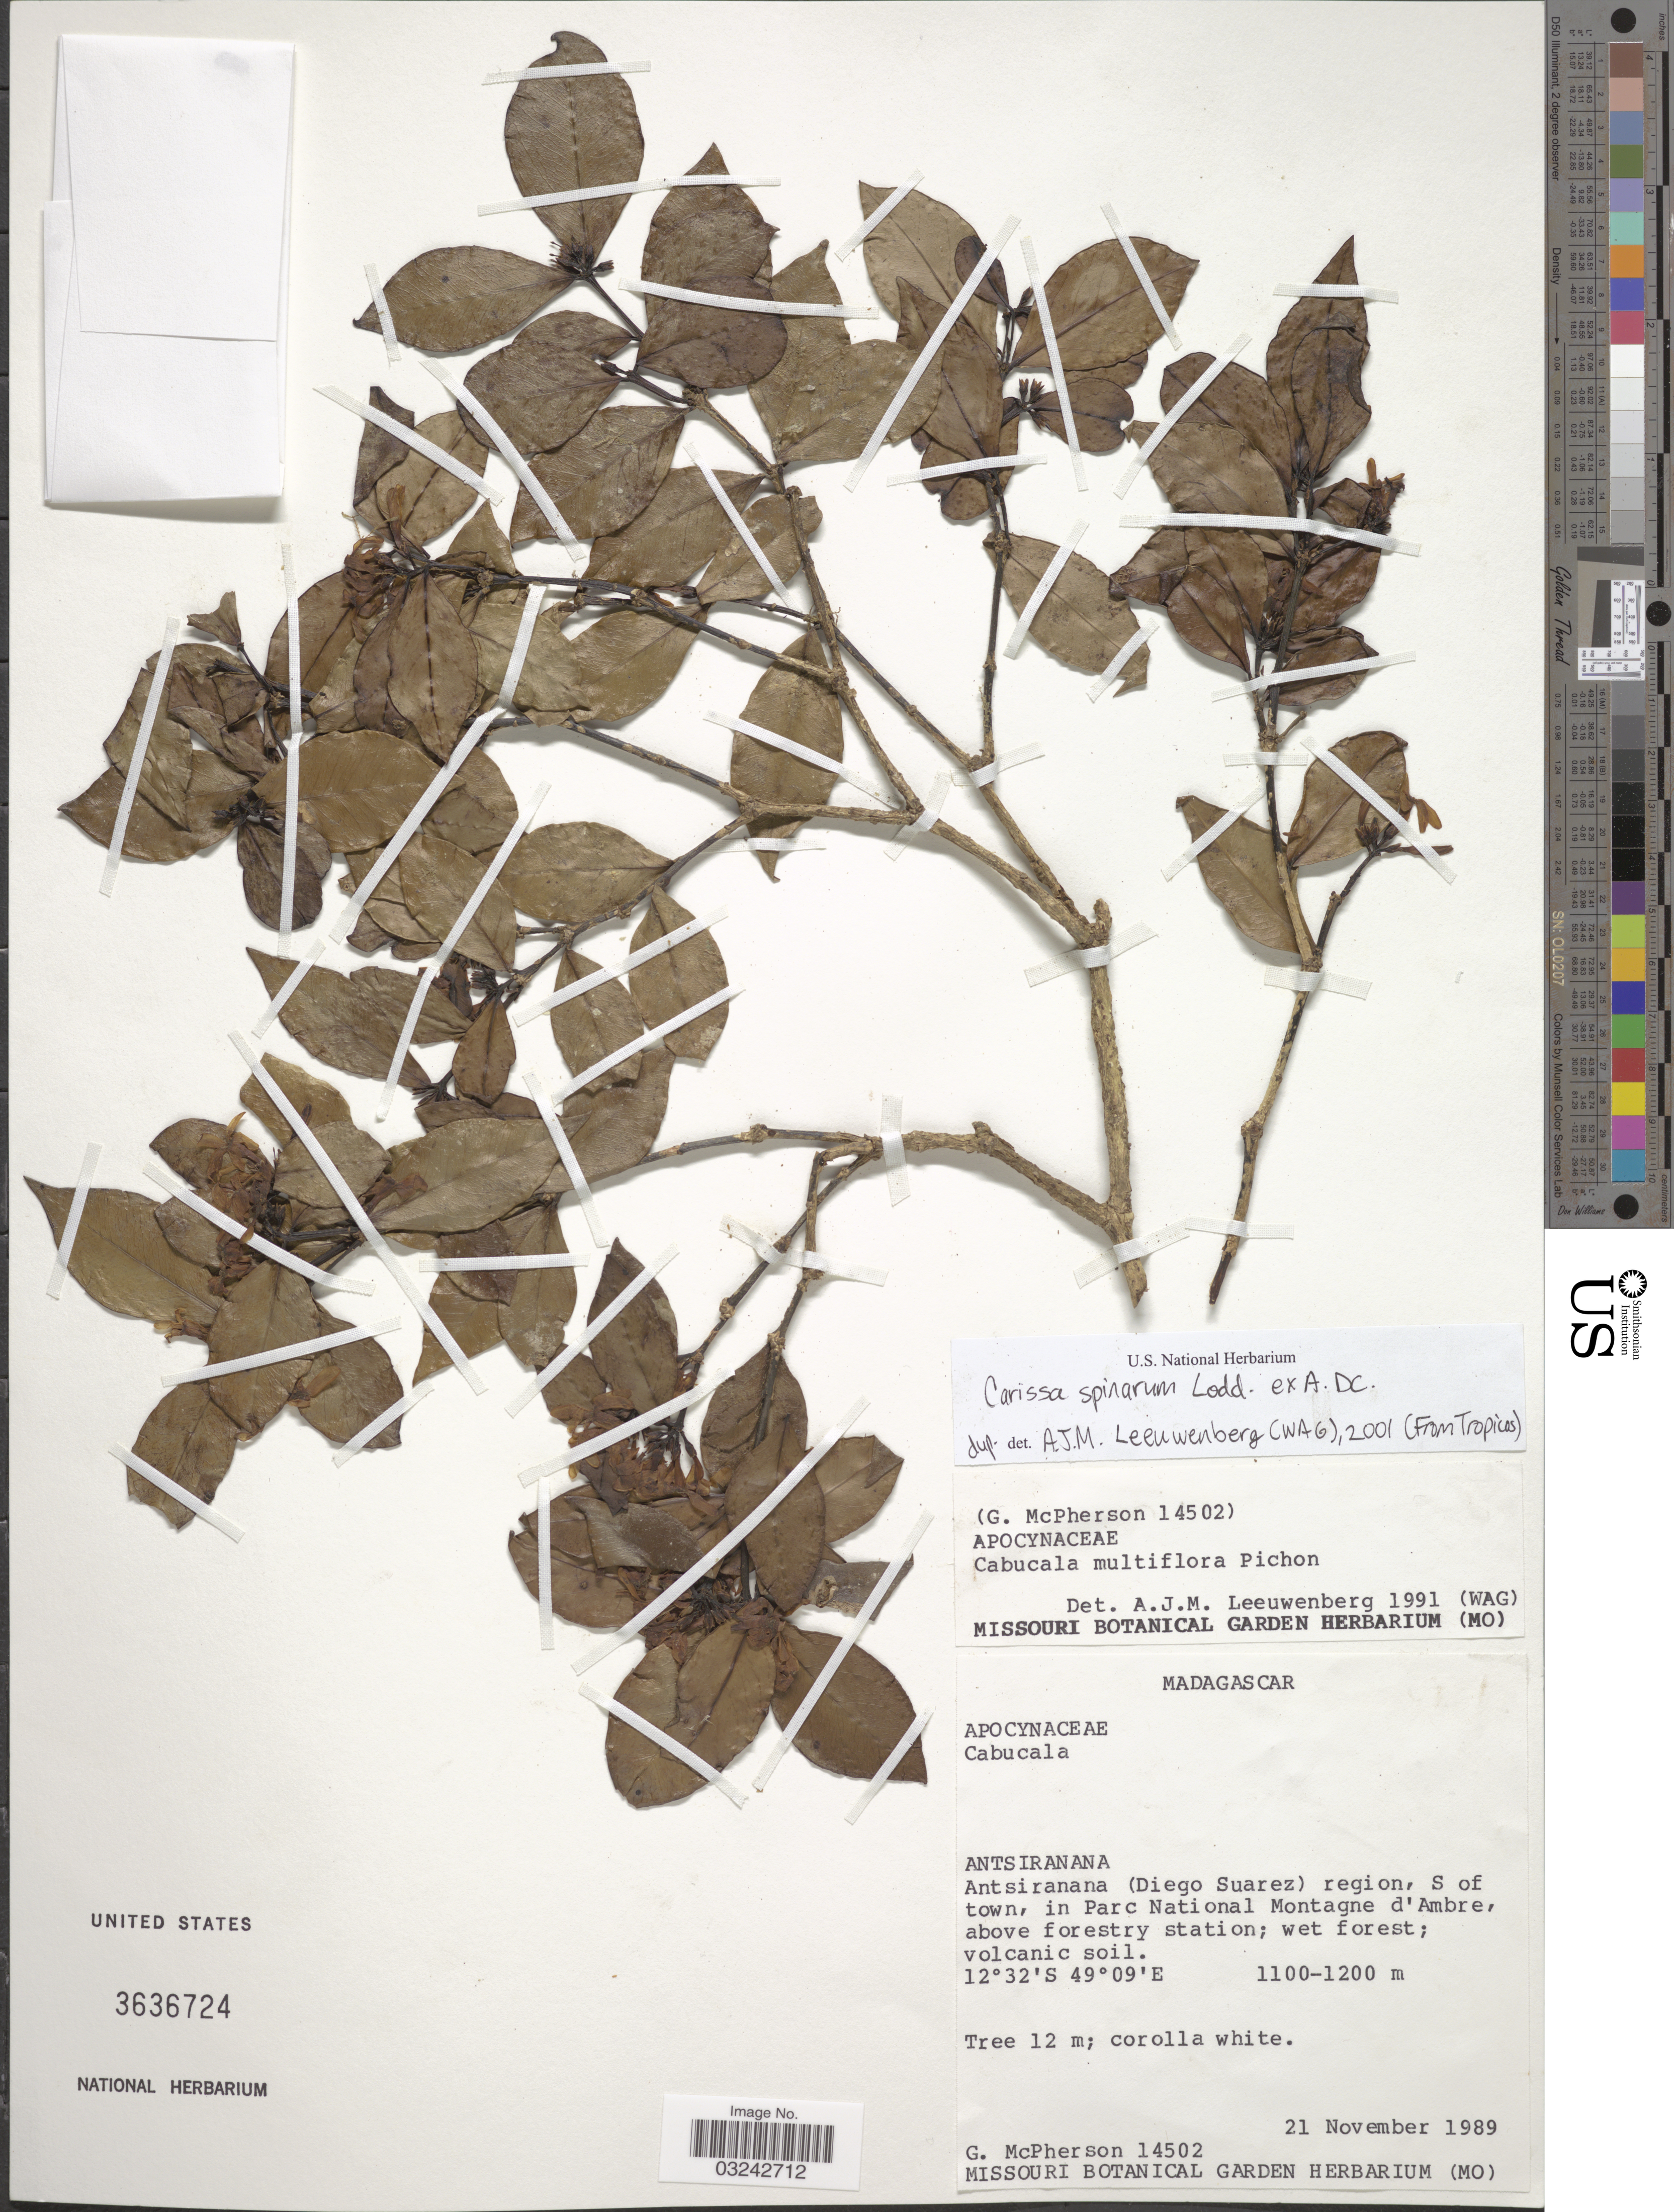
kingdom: Plantae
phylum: Tracheophyta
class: Magnoliopsida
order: Gentianales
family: Apocynaceae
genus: Carissa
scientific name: Carissa spinarum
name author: L.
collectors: G. McPherson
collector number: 14502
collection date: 1989-11-21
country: Madagascar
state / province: Diana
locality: Antsiranana (Diego Suarez) region, S of town, in Parc National Montagne d'Ambre, above forestry station.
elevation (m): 1100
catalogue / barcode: US 3636724